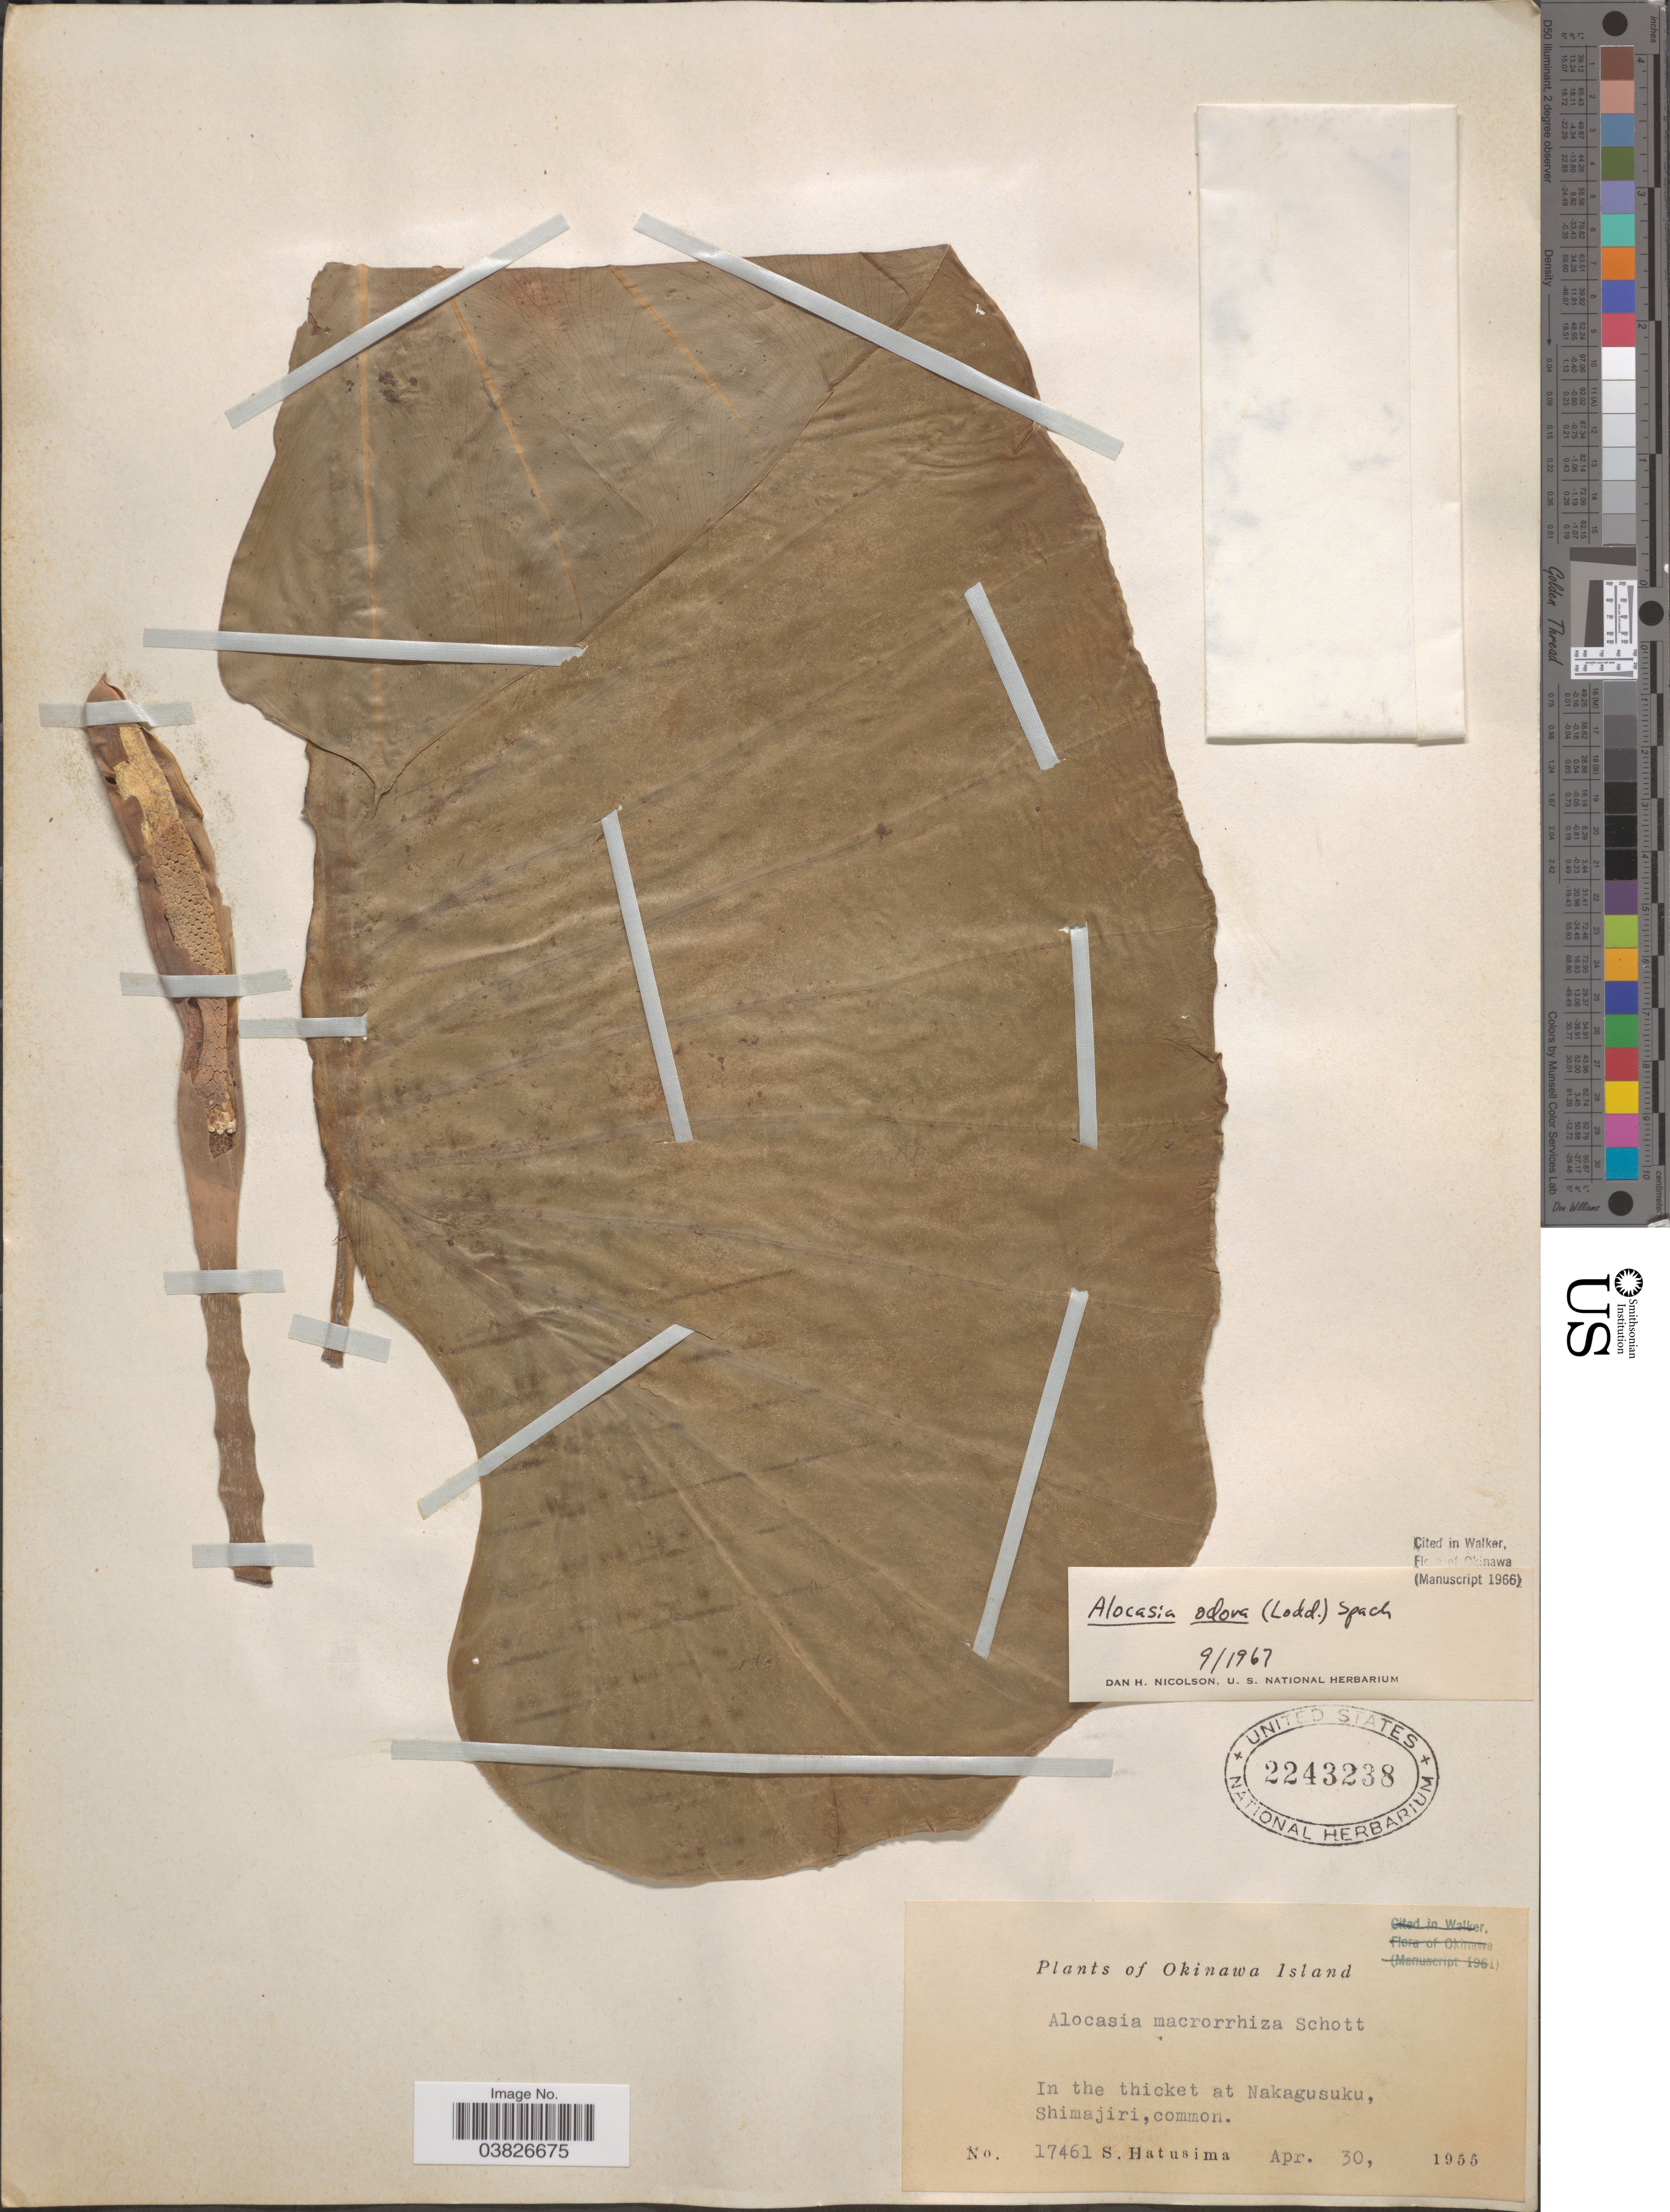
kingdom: Plantae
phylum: Tracheophyta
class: Liliopsida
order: Alismatales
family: Araceae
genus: Alocasia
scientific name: Alocasia odora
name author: (Roxb. ex Lodd. et al.) Spach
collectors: S. Hatusima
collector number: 17461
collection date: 1955-04-30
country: Japan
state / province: Okinawa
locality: Okinawa Island. In the thicket at Nakagusuku, Shimajiri.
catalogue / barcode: US 2243238